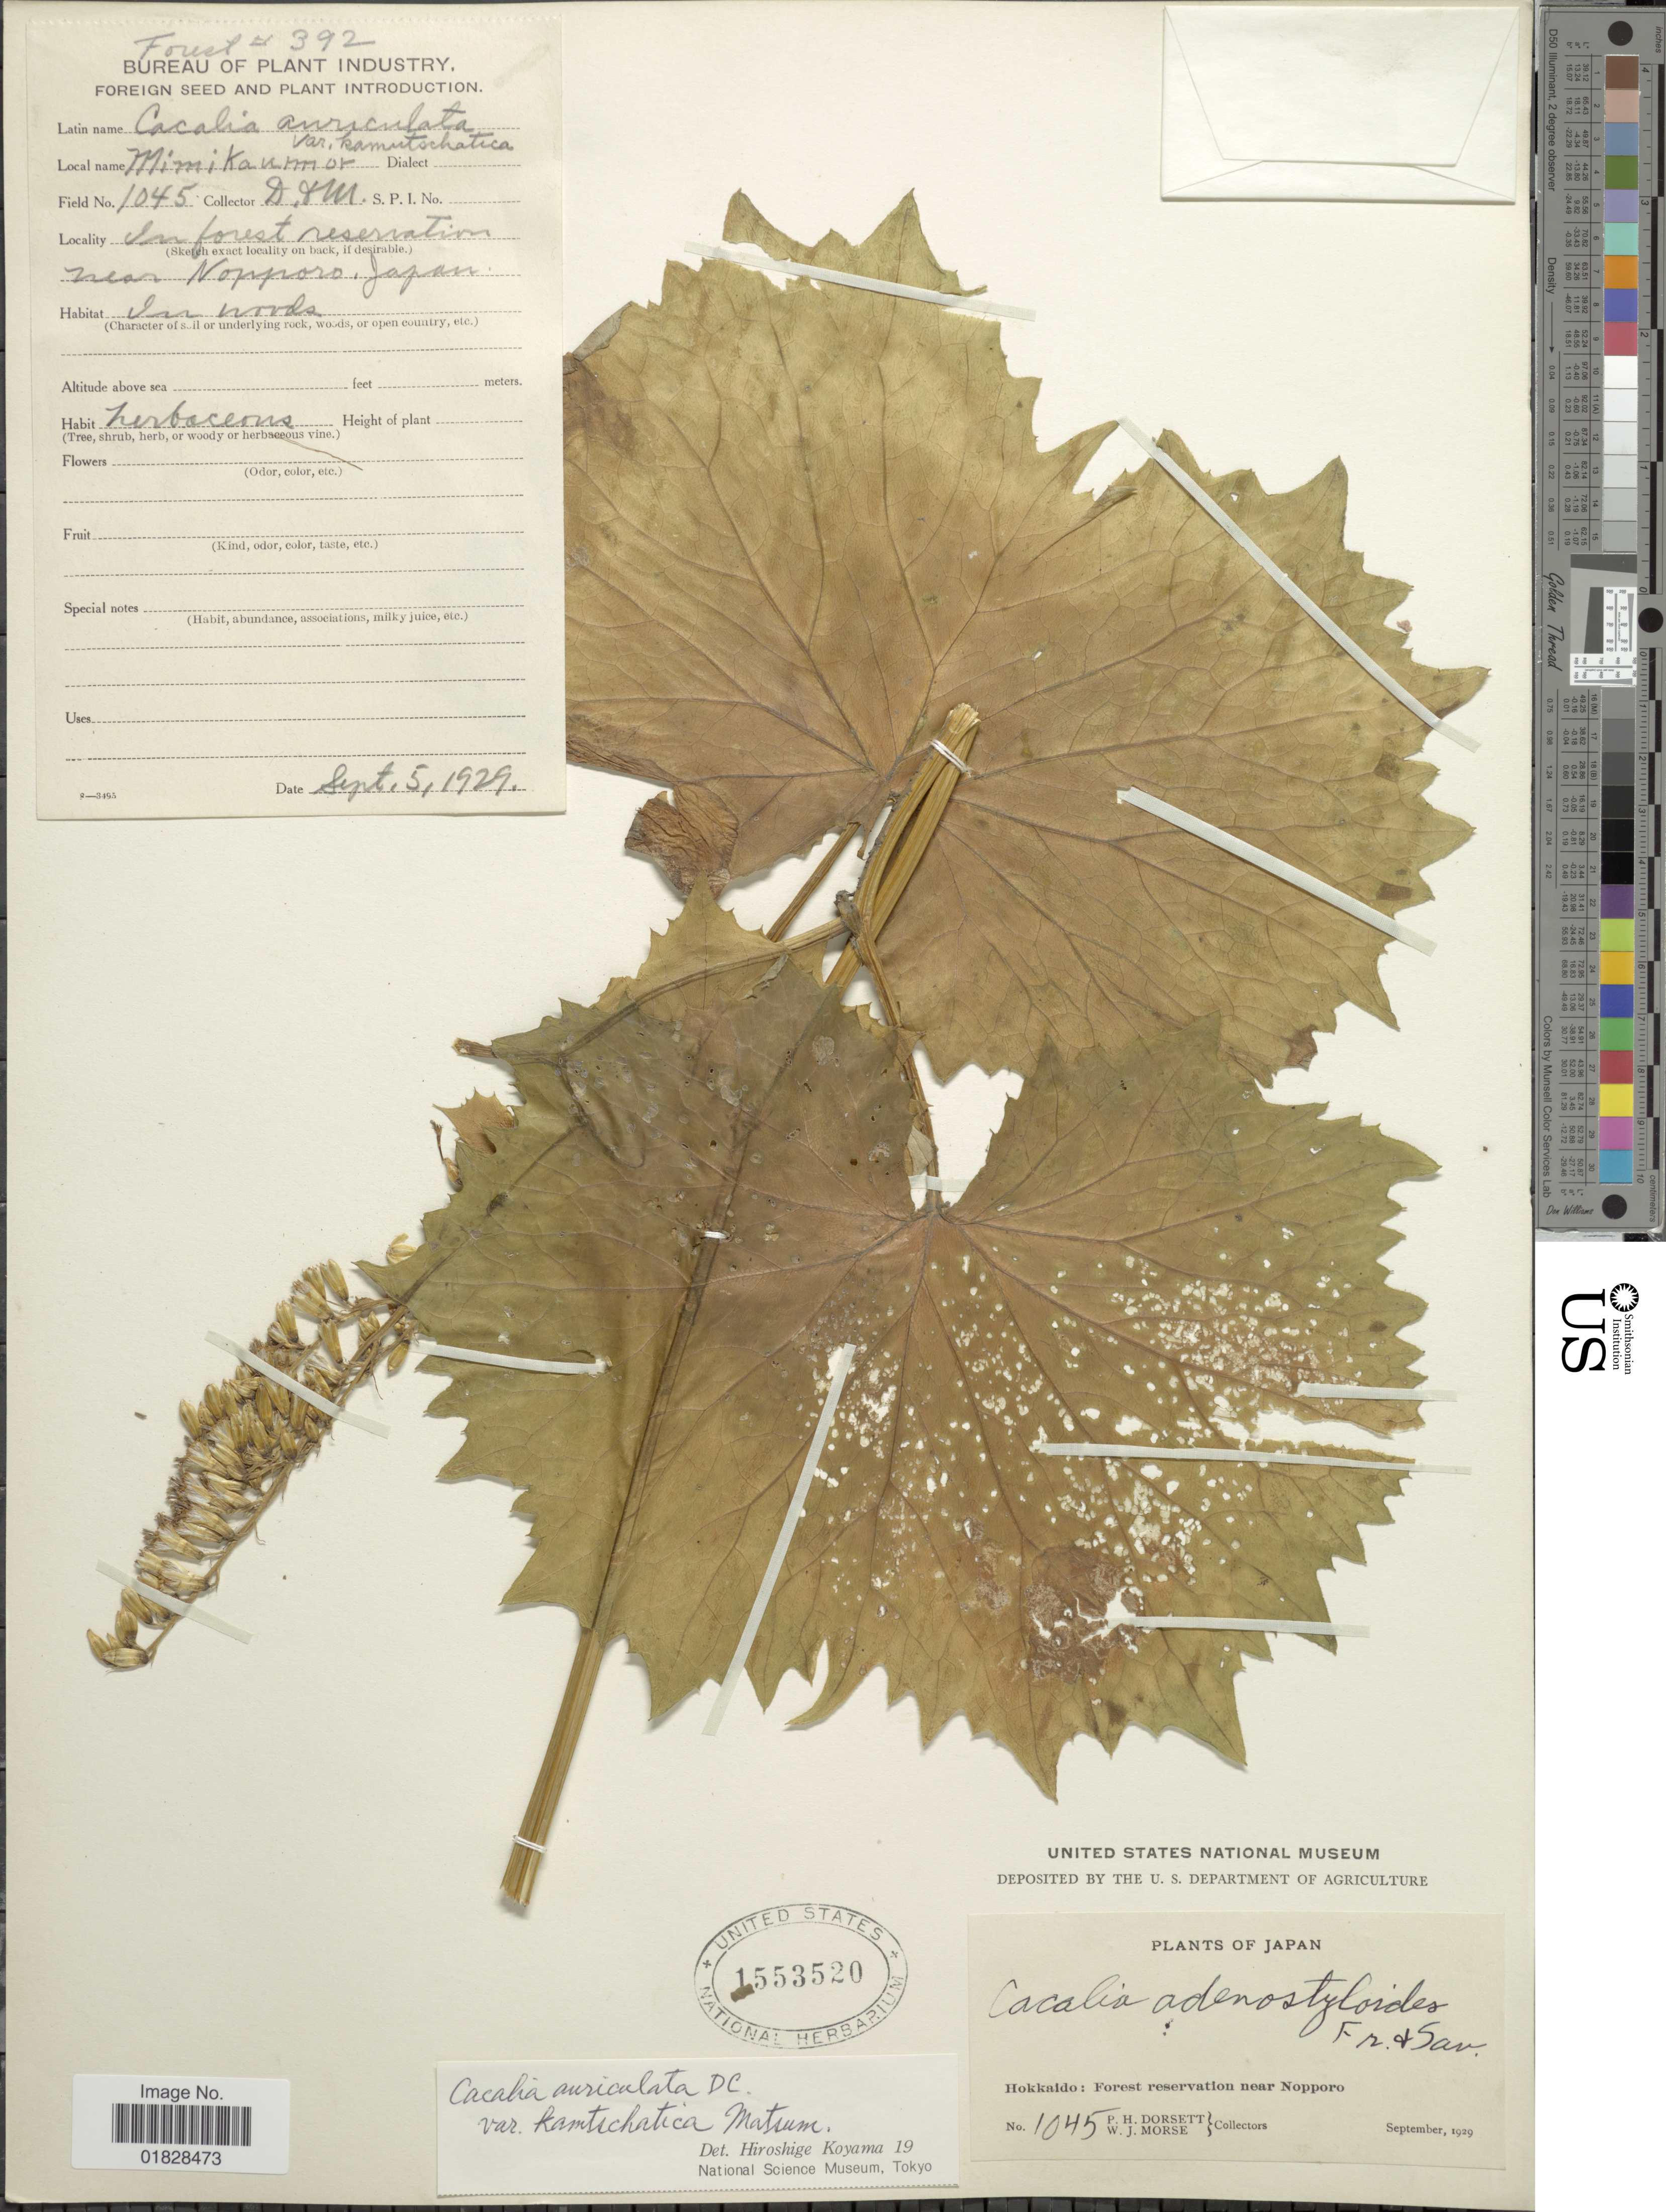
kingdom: Plantae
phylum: Tracheophyta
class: Magnoliopsida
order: Asterales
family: Asteraceae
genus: Parasenecio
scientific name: Parasenecio auriculatus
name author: (DC.) H. Koyama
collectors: P. H. Dorsett & W. J. Morse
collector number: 1045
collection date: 1929-09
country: Japan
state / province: Hokkaidō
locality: Hokkaido: Forest reservation near Nopporo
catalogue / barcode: US 1553520